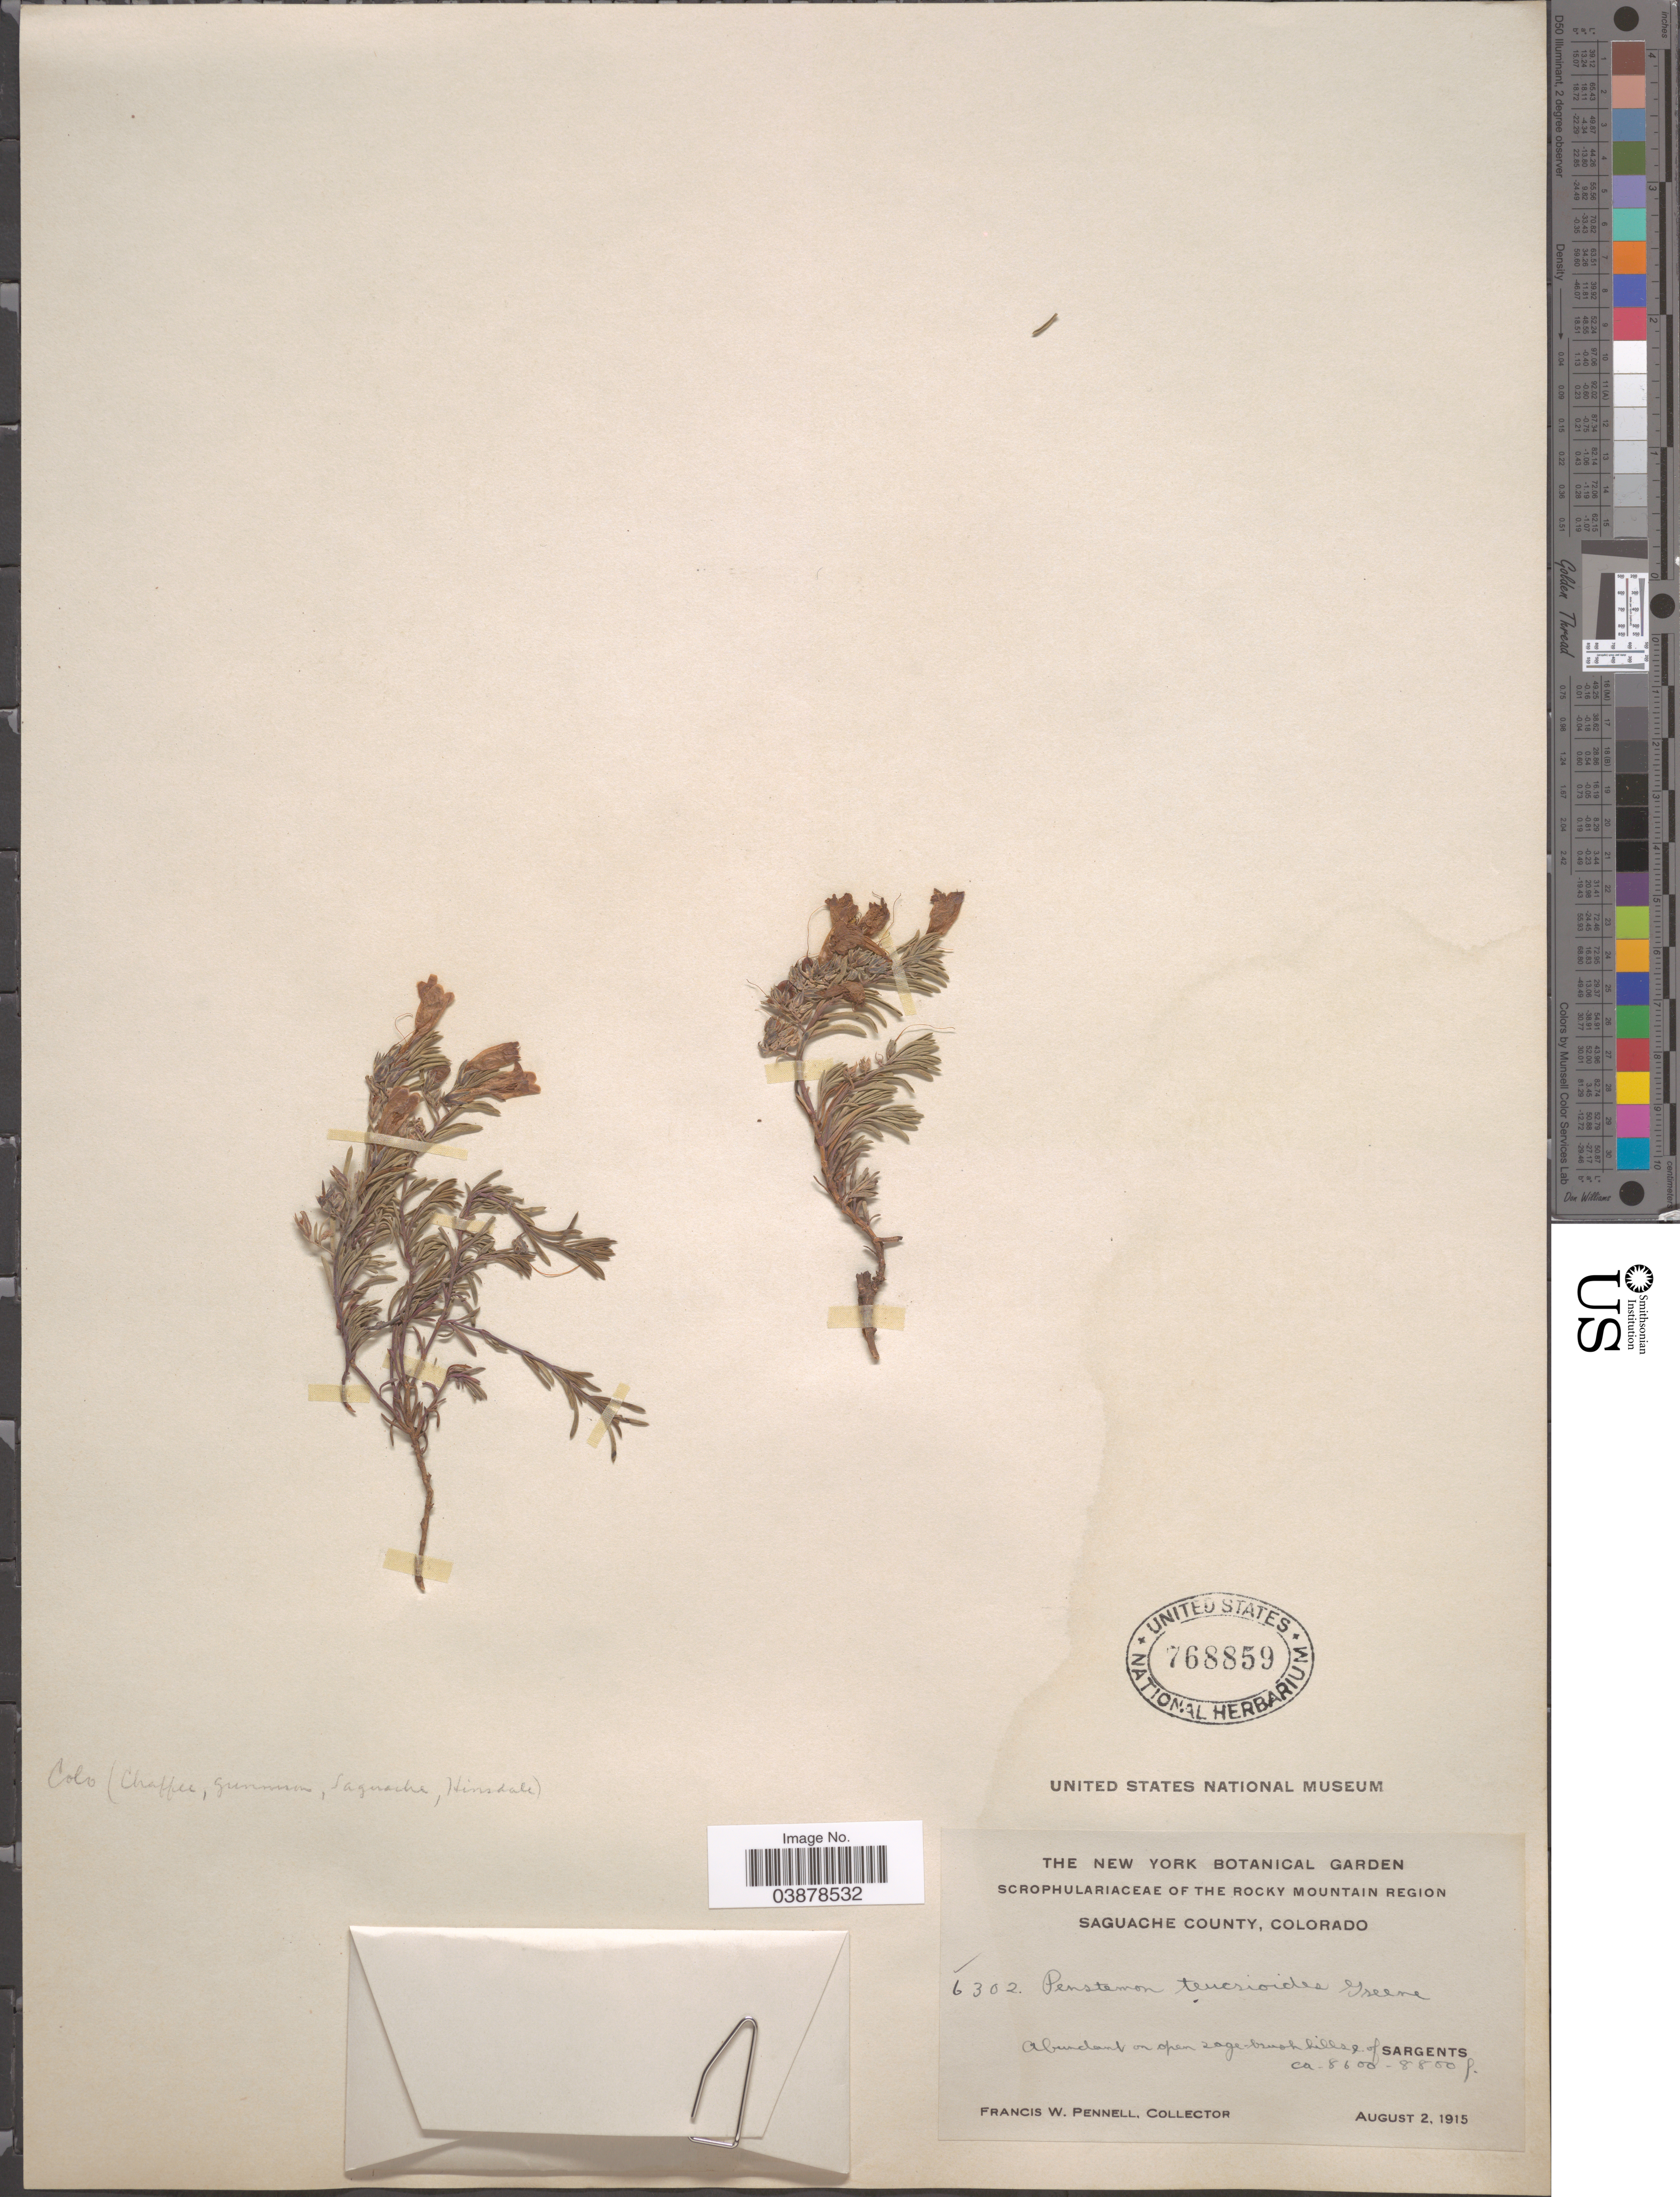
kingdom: Plantae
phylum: Tracheophyta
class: Magnoliopsida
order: Lamiales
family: Plantaginaceae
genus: Penstemon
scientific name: Penstemon teucrioides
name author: Greene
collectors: F. W. Pennell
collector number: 6302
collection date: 1915-08-02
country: United States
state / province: Colorado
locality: The Rocky Mountain Region. Saguache County. On open sage-brush hills e. of Sargents.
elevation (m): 2621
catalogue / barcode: US 768859